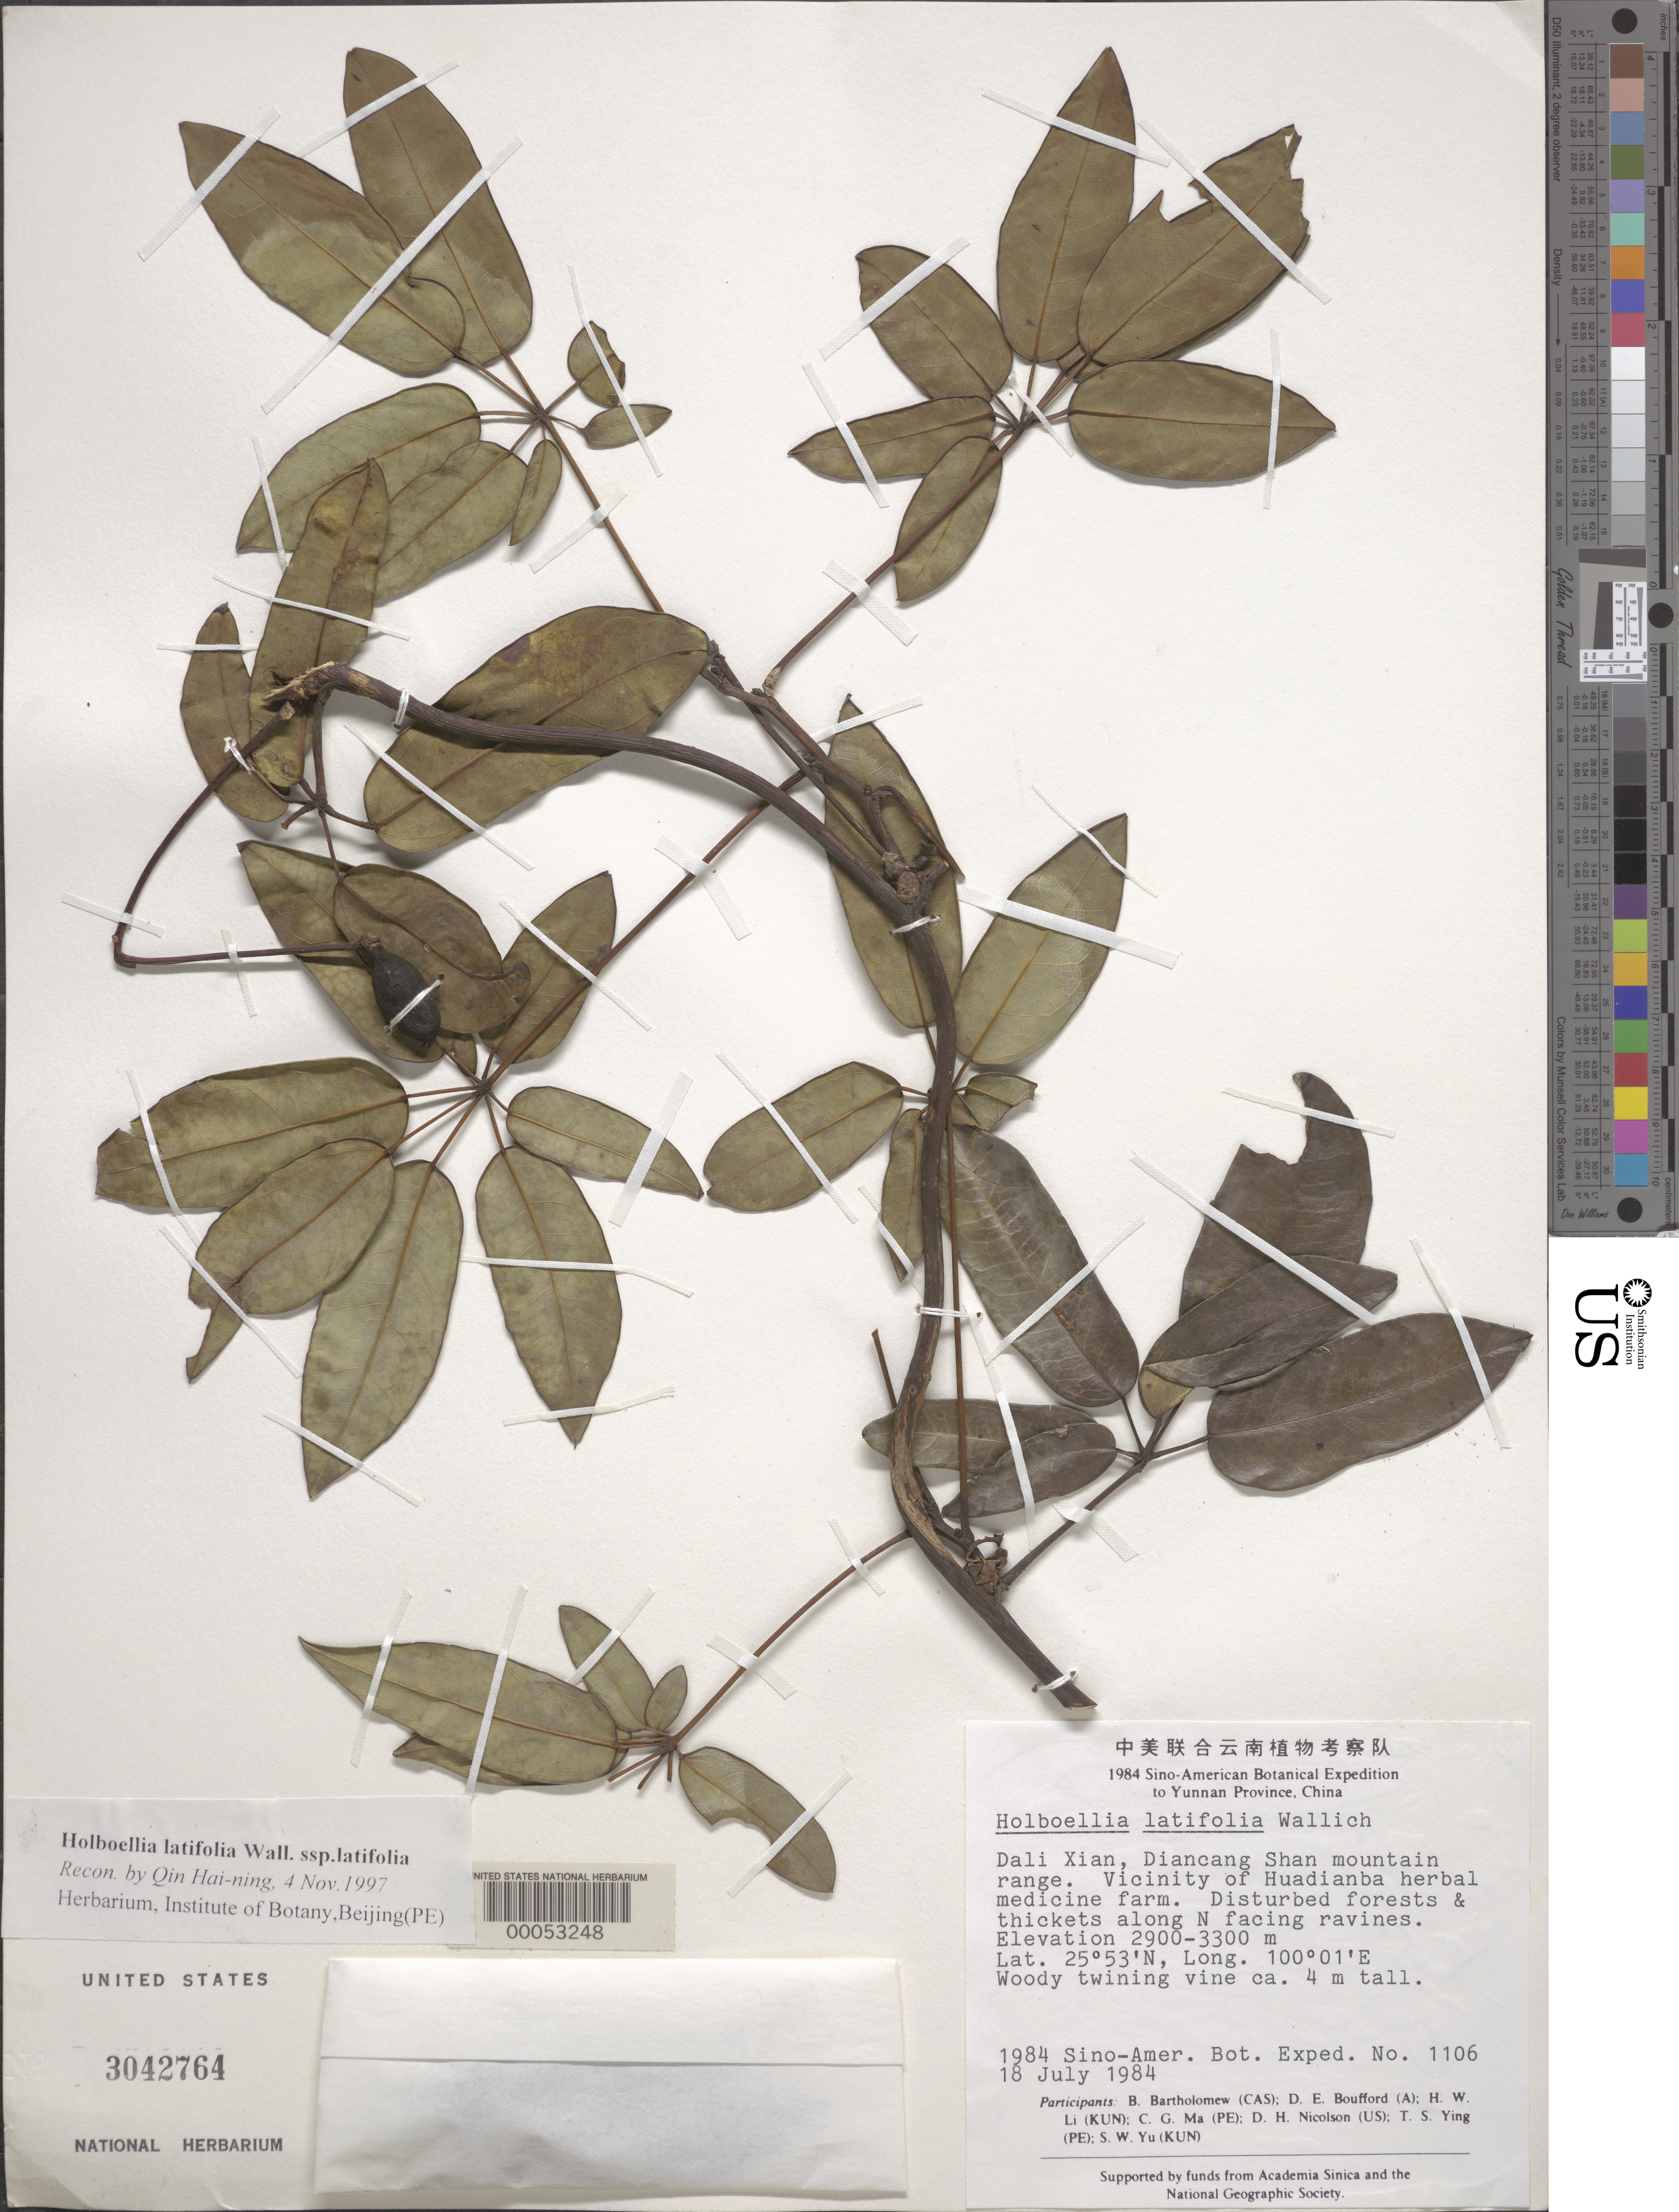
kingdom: Plantae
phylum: Tracheophyta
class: Magnoliopsida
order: Ranunculales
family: Lardizabalaceae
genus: Stauntonia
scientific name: Stauntonia latifolia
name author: (Wall.) R. Br. & Wall.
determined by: Strong, Mark T., (BOT), Smithsonian Institution - National Museum of Natural History (UNITED STATES)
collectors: B. M. Bartholomew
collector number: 1106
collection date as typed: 18 Jul 1984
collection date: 1984-07-18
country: China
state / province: Yunnan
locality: Dali xian, diancang shan mountain range. vicinity of huadianba herbal medicine farm.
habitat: Disturbed forests and thickets along n facing ravines.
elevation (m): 2900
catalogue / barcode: US 3042764